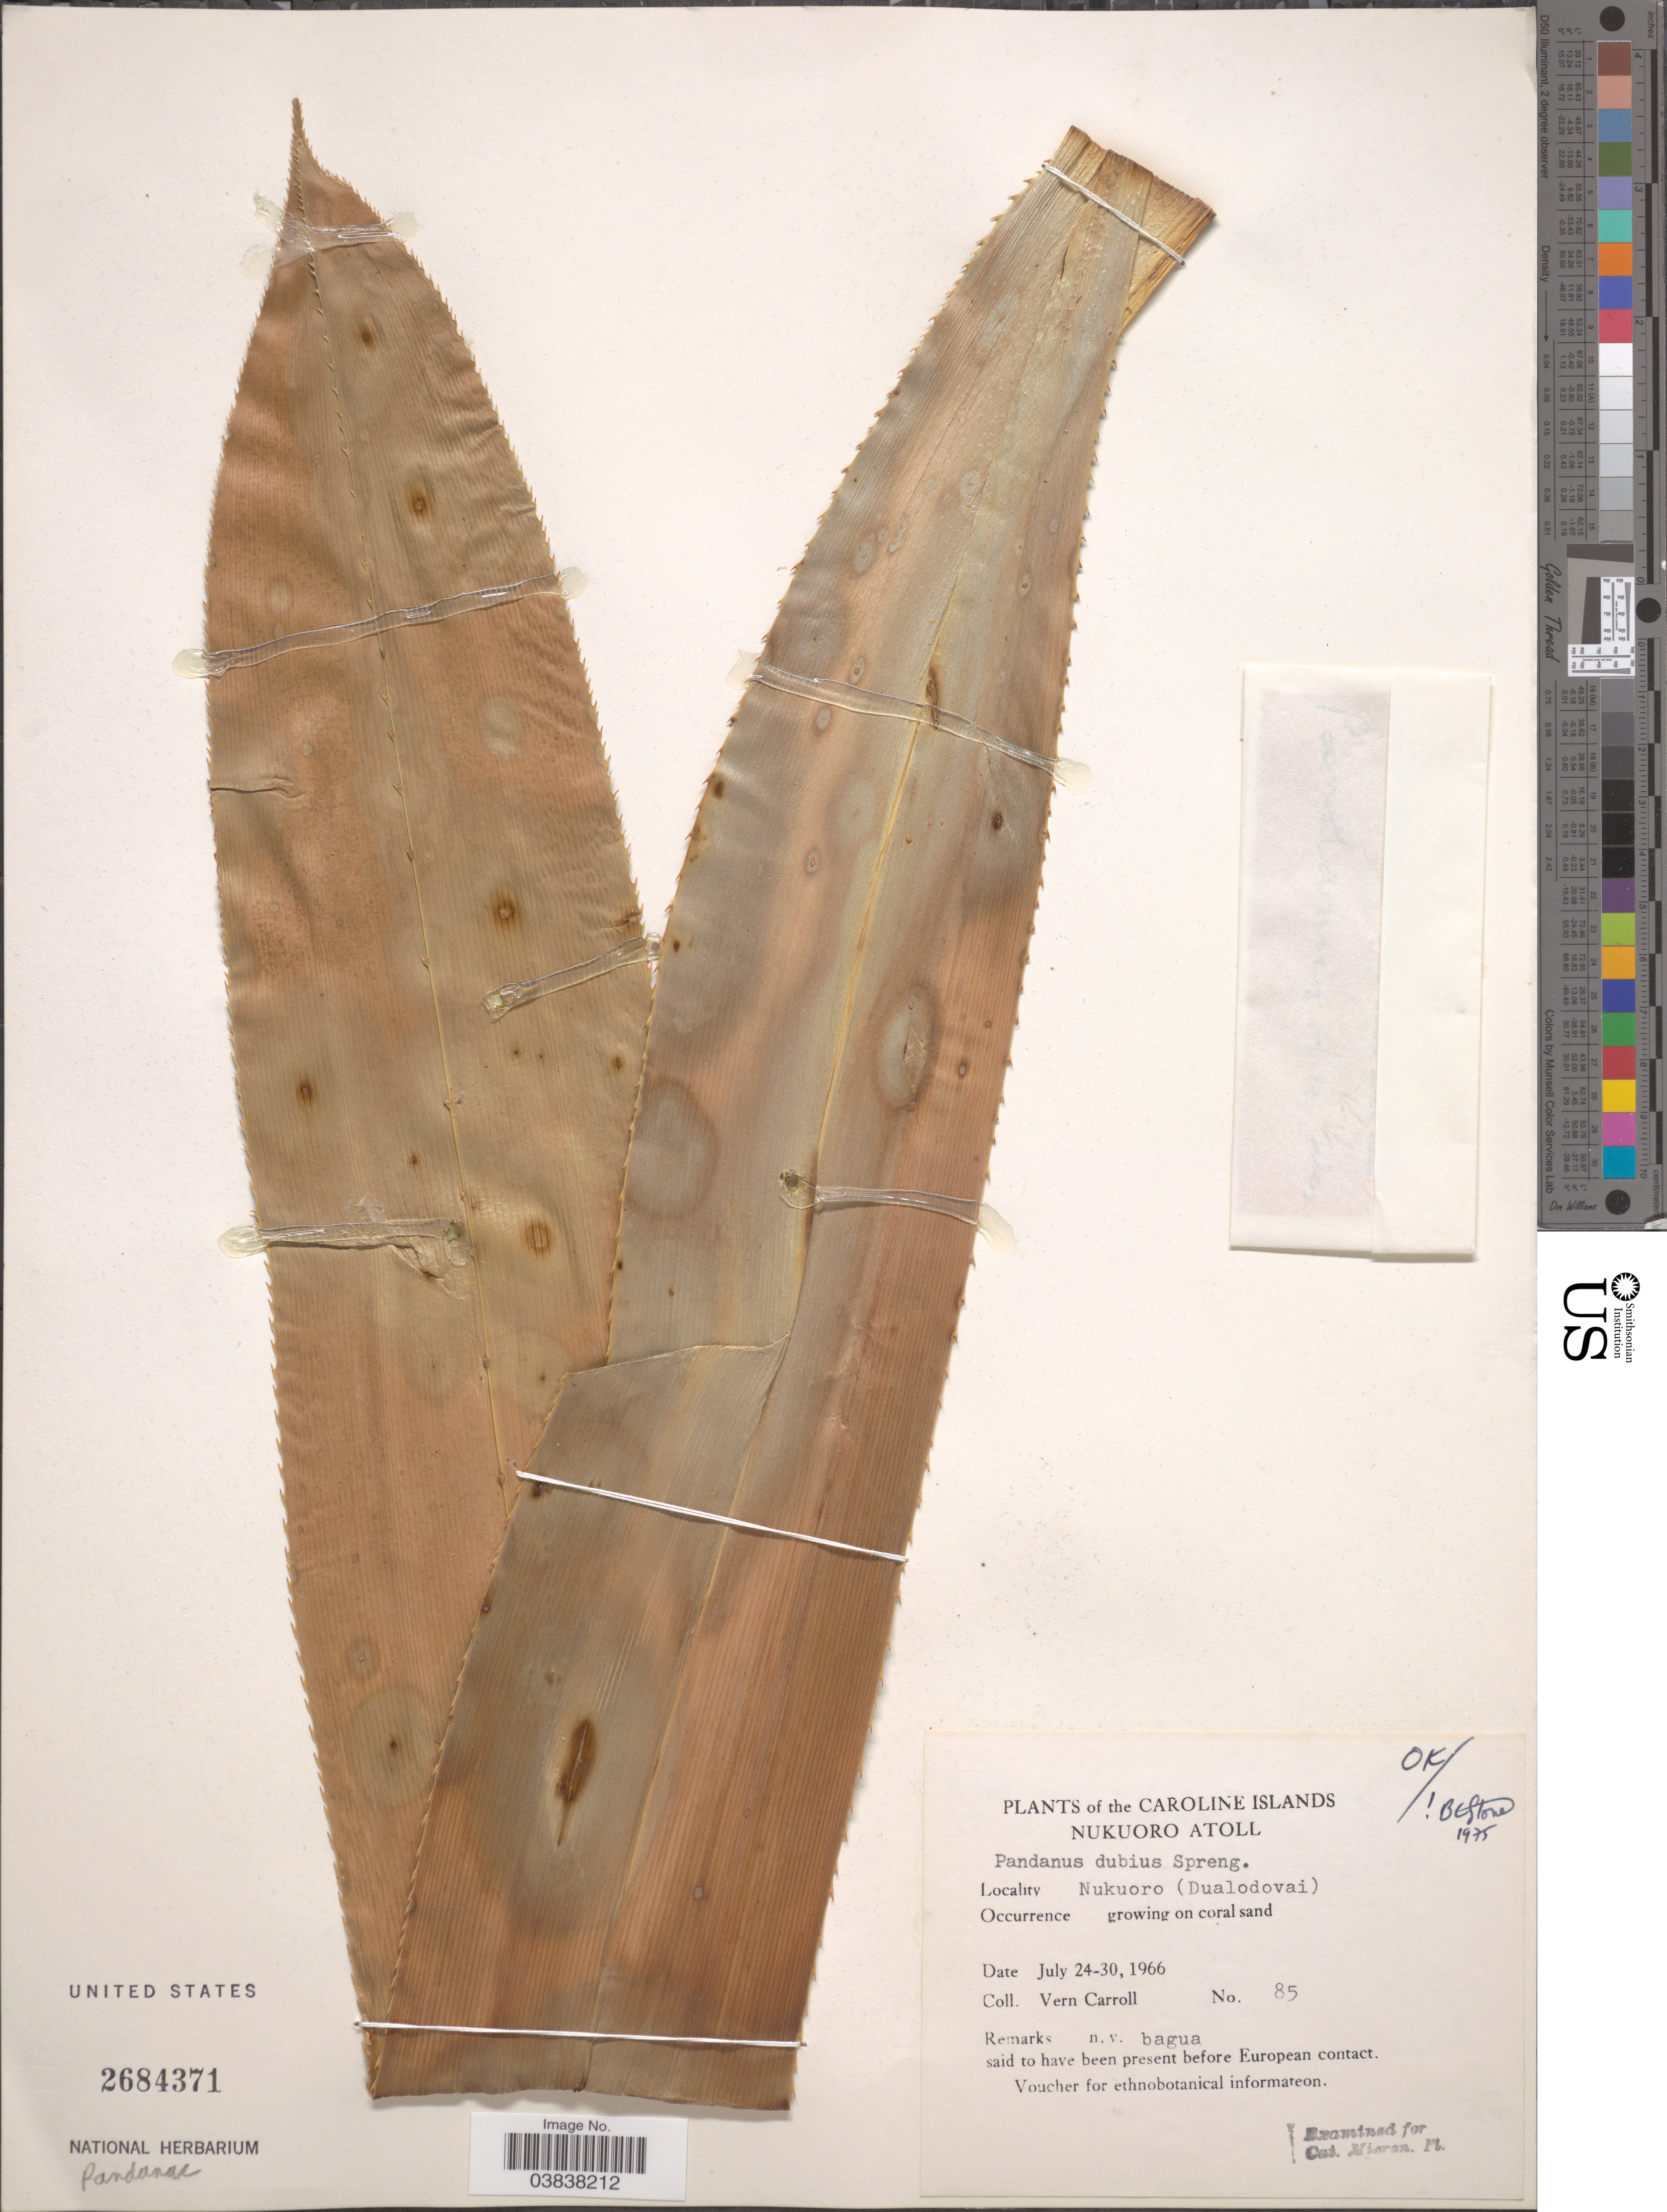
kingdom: Plantae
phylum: Tracheophyta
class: Liliopsida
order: Pandanales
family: Pandanaceae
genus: Pandanus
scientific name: Pandanus dubius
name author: Spreng.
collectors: V. Carroll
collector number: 85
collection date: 1966-07-24/1966-07-30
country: Micronesia, Federated States of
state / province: Pohnpei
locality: The Caroline Islands. Nukuoro Atoll. Nukuoro (Dualodovai).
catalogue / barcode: US 2684371